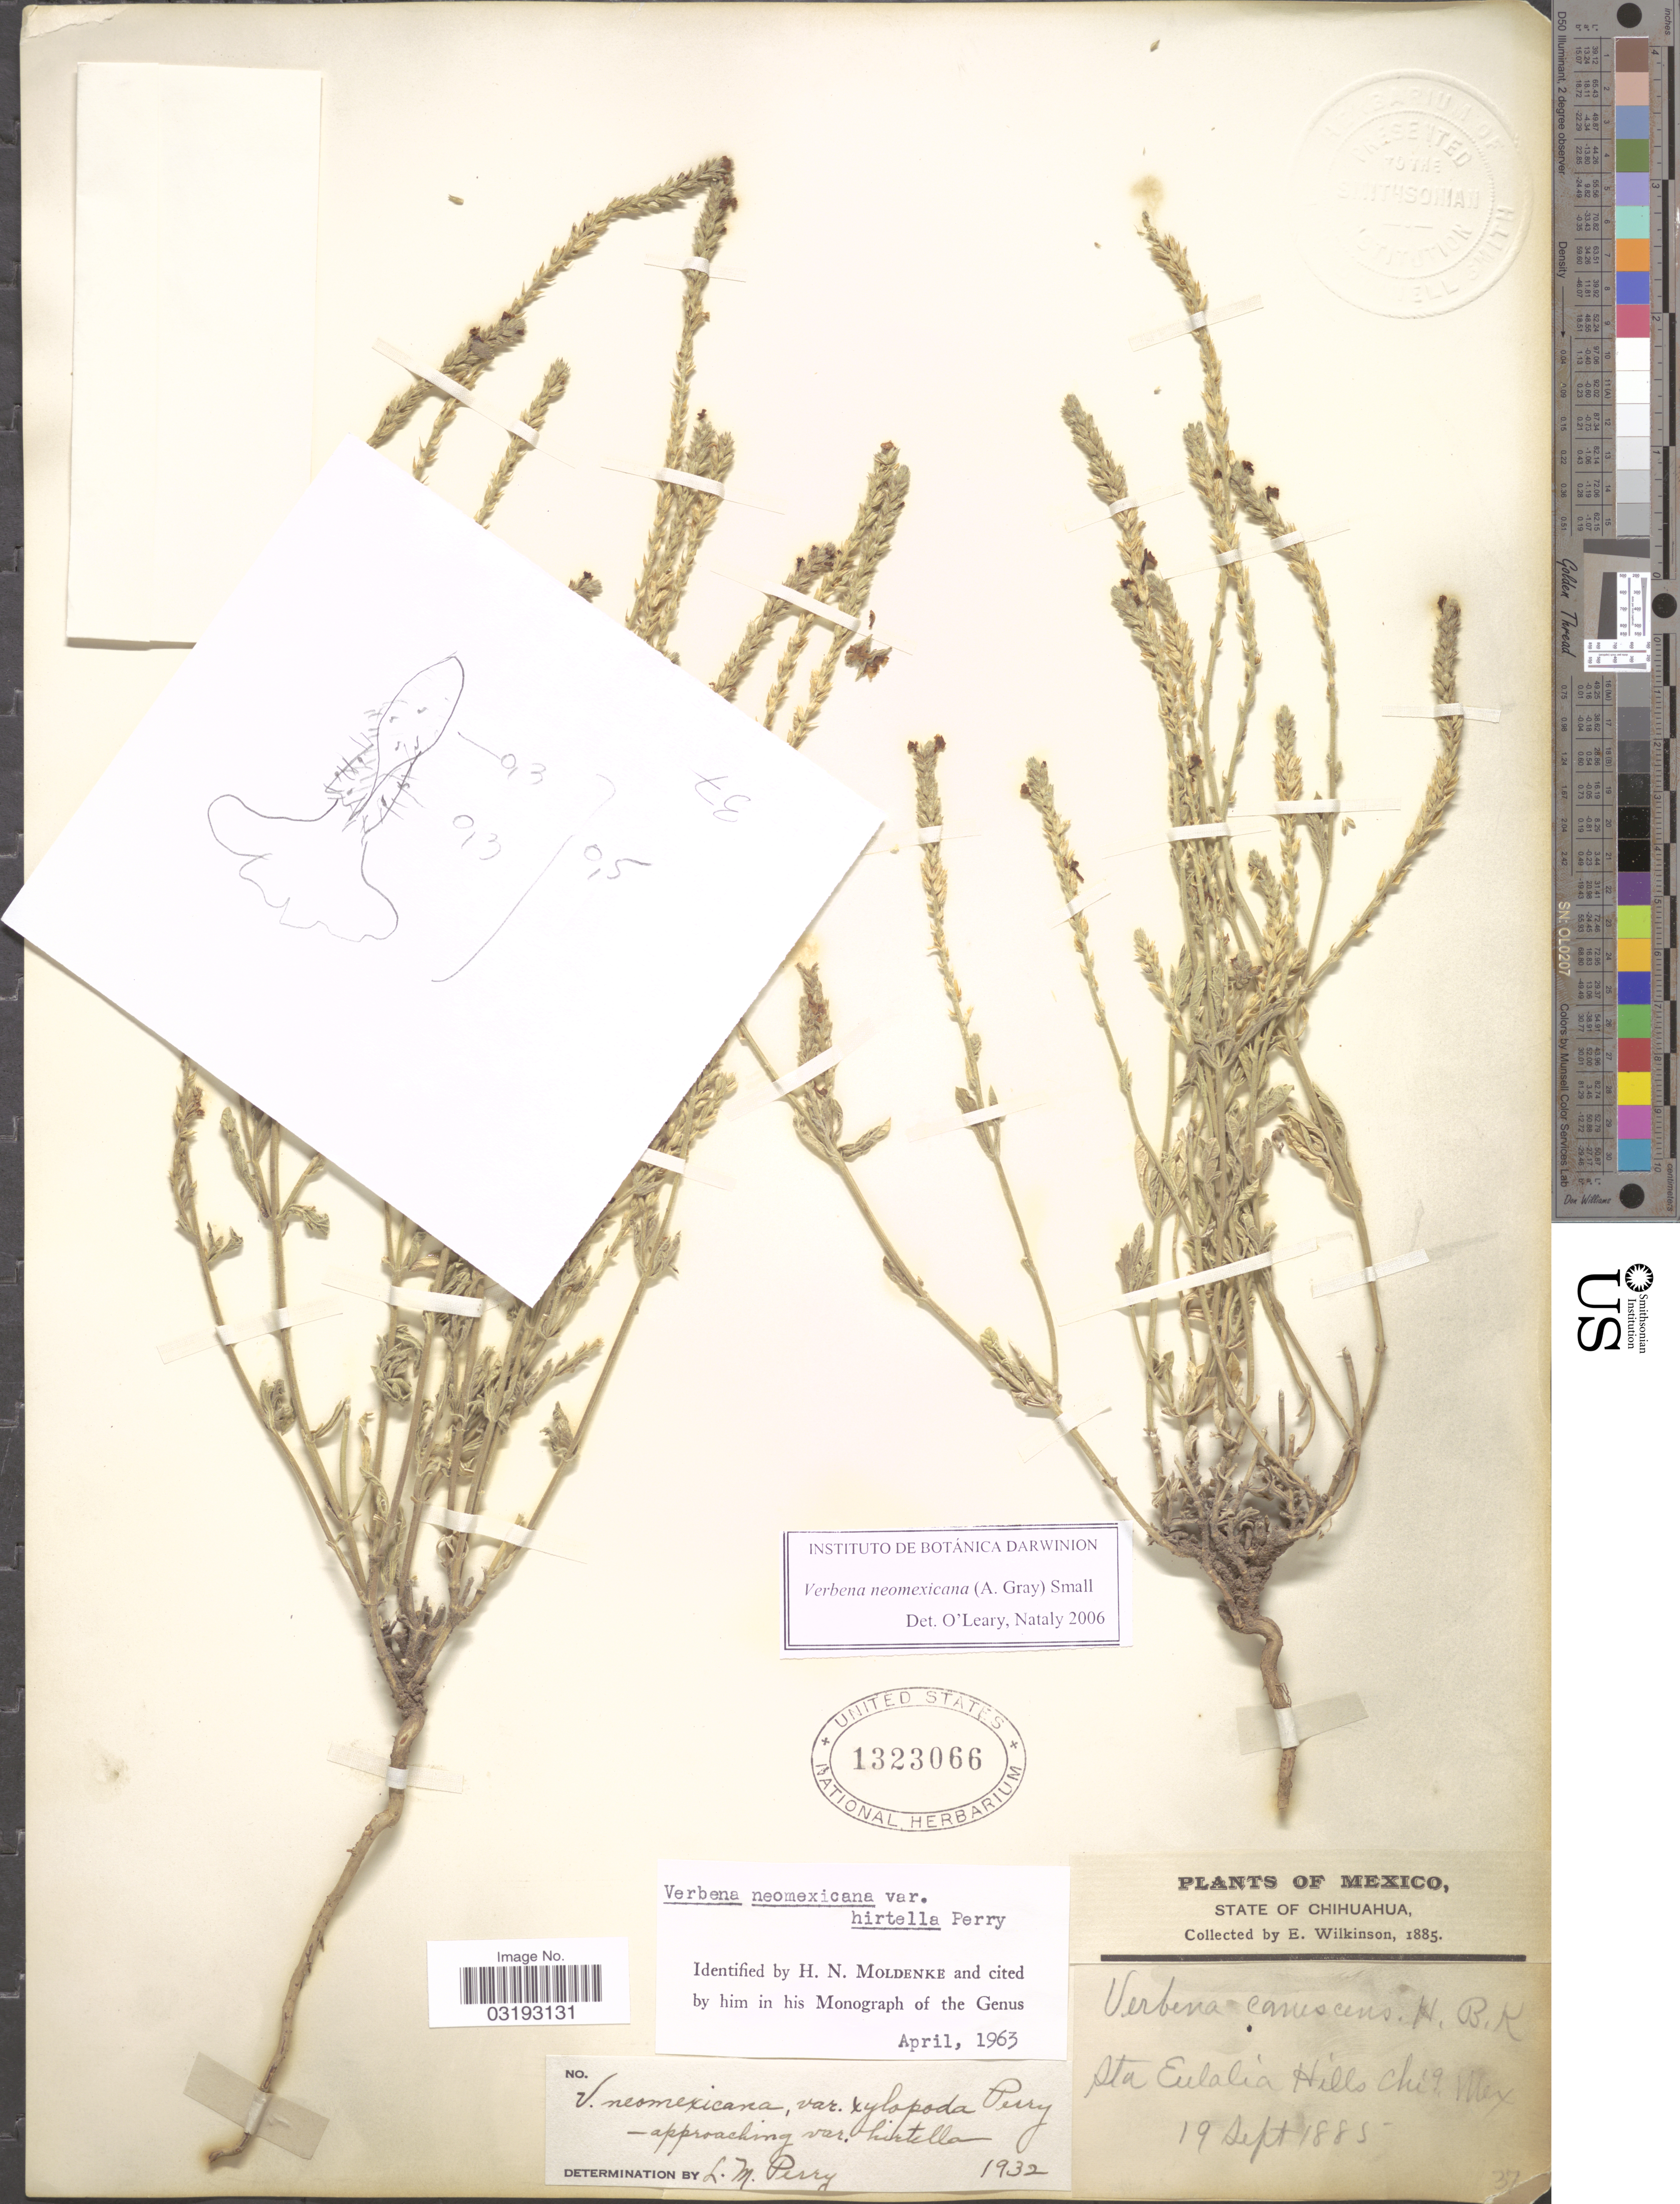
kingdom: Plantae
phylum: Tracheophyta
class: Magnoliopsida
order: Lamiales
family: Verbenaceae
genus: Verbena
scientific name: Verbena neomexicana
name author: (A. Gray) Small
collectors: E. Wilkinson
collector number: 37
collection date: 1885-09-19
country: Mexico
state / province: Chihuahua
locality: Sta Eulalia Hills Chi.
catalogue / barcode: US 1323066